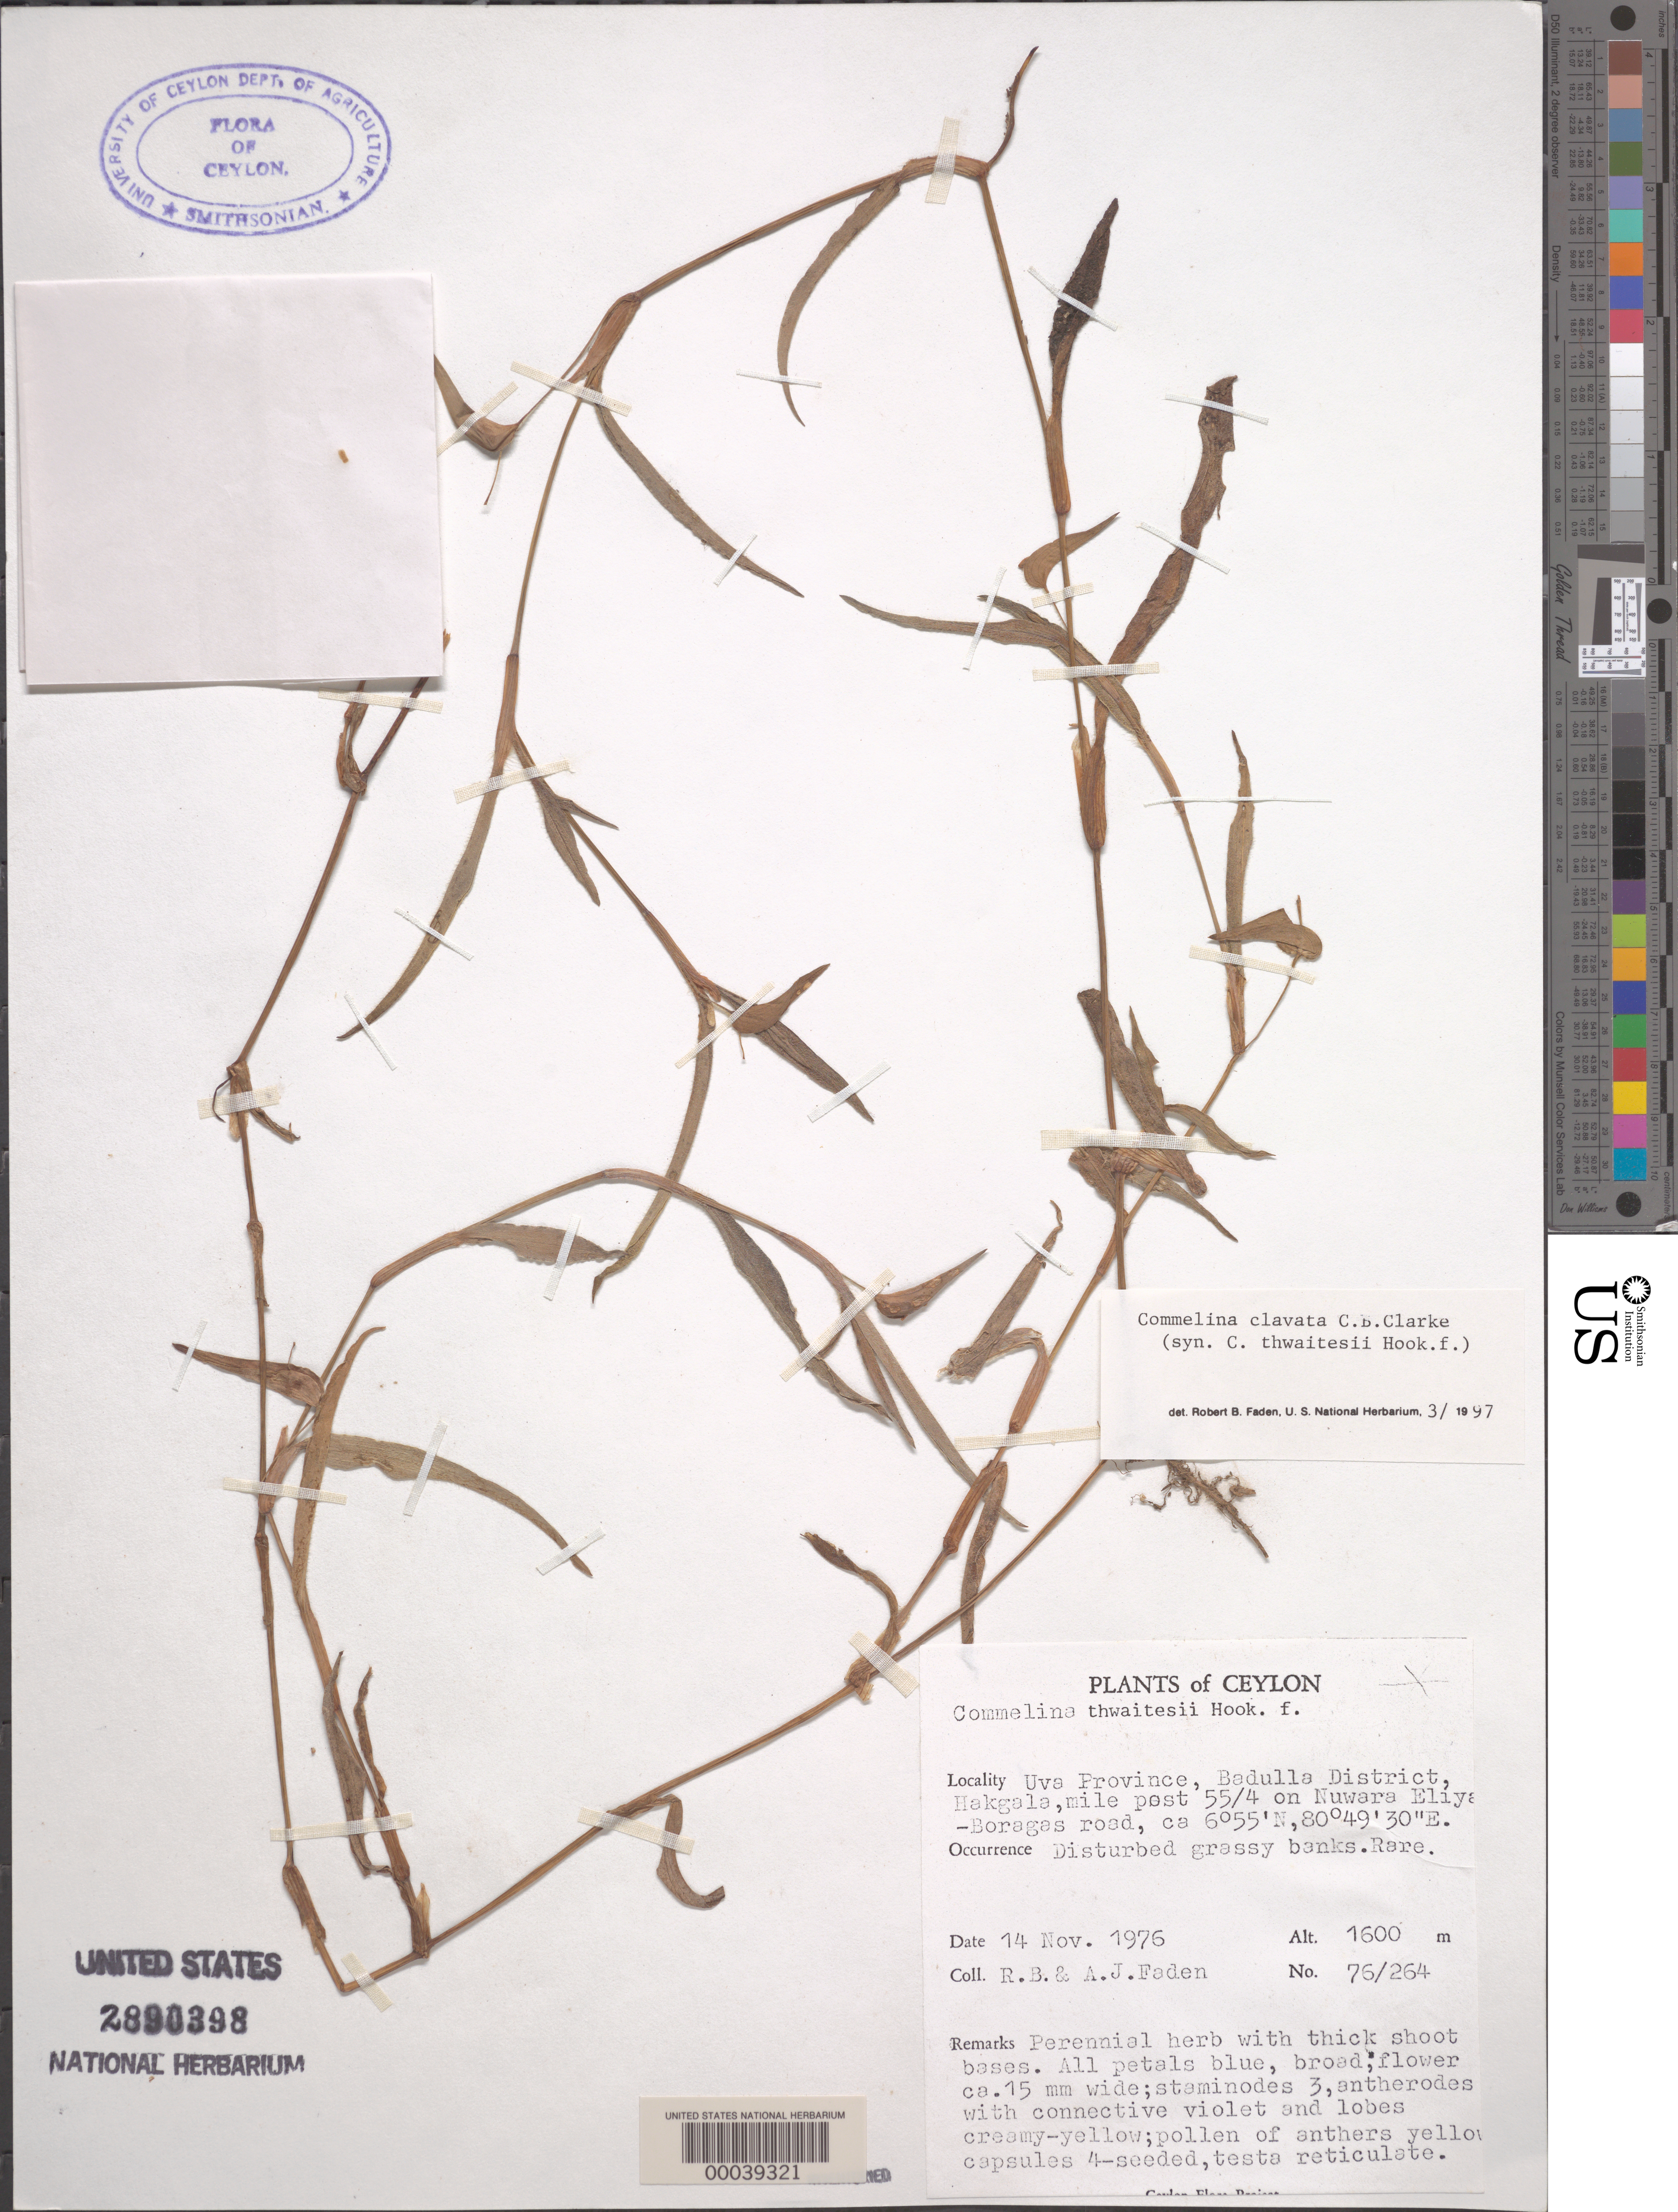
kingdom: Plantae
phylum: Tracheophyta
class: Liliopsida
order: Commelinales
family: Commelinaceae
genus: Commelina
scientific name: Commelina clavata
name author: C.B. Clarke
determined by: Faden, Robert B., (US), Smithsonian Institution - National Museum of Natural History (UNITED STATES)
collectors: R. B. Faden & A. J. Faden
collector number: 76/264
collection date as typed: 14 Nov 1976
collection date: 1976-11-14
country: Sri Lanka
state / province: Uva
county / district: Badulla Dist.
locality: Hakgala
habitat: Disturbed, grassy banks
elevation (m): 1600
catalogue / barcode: US 2890398